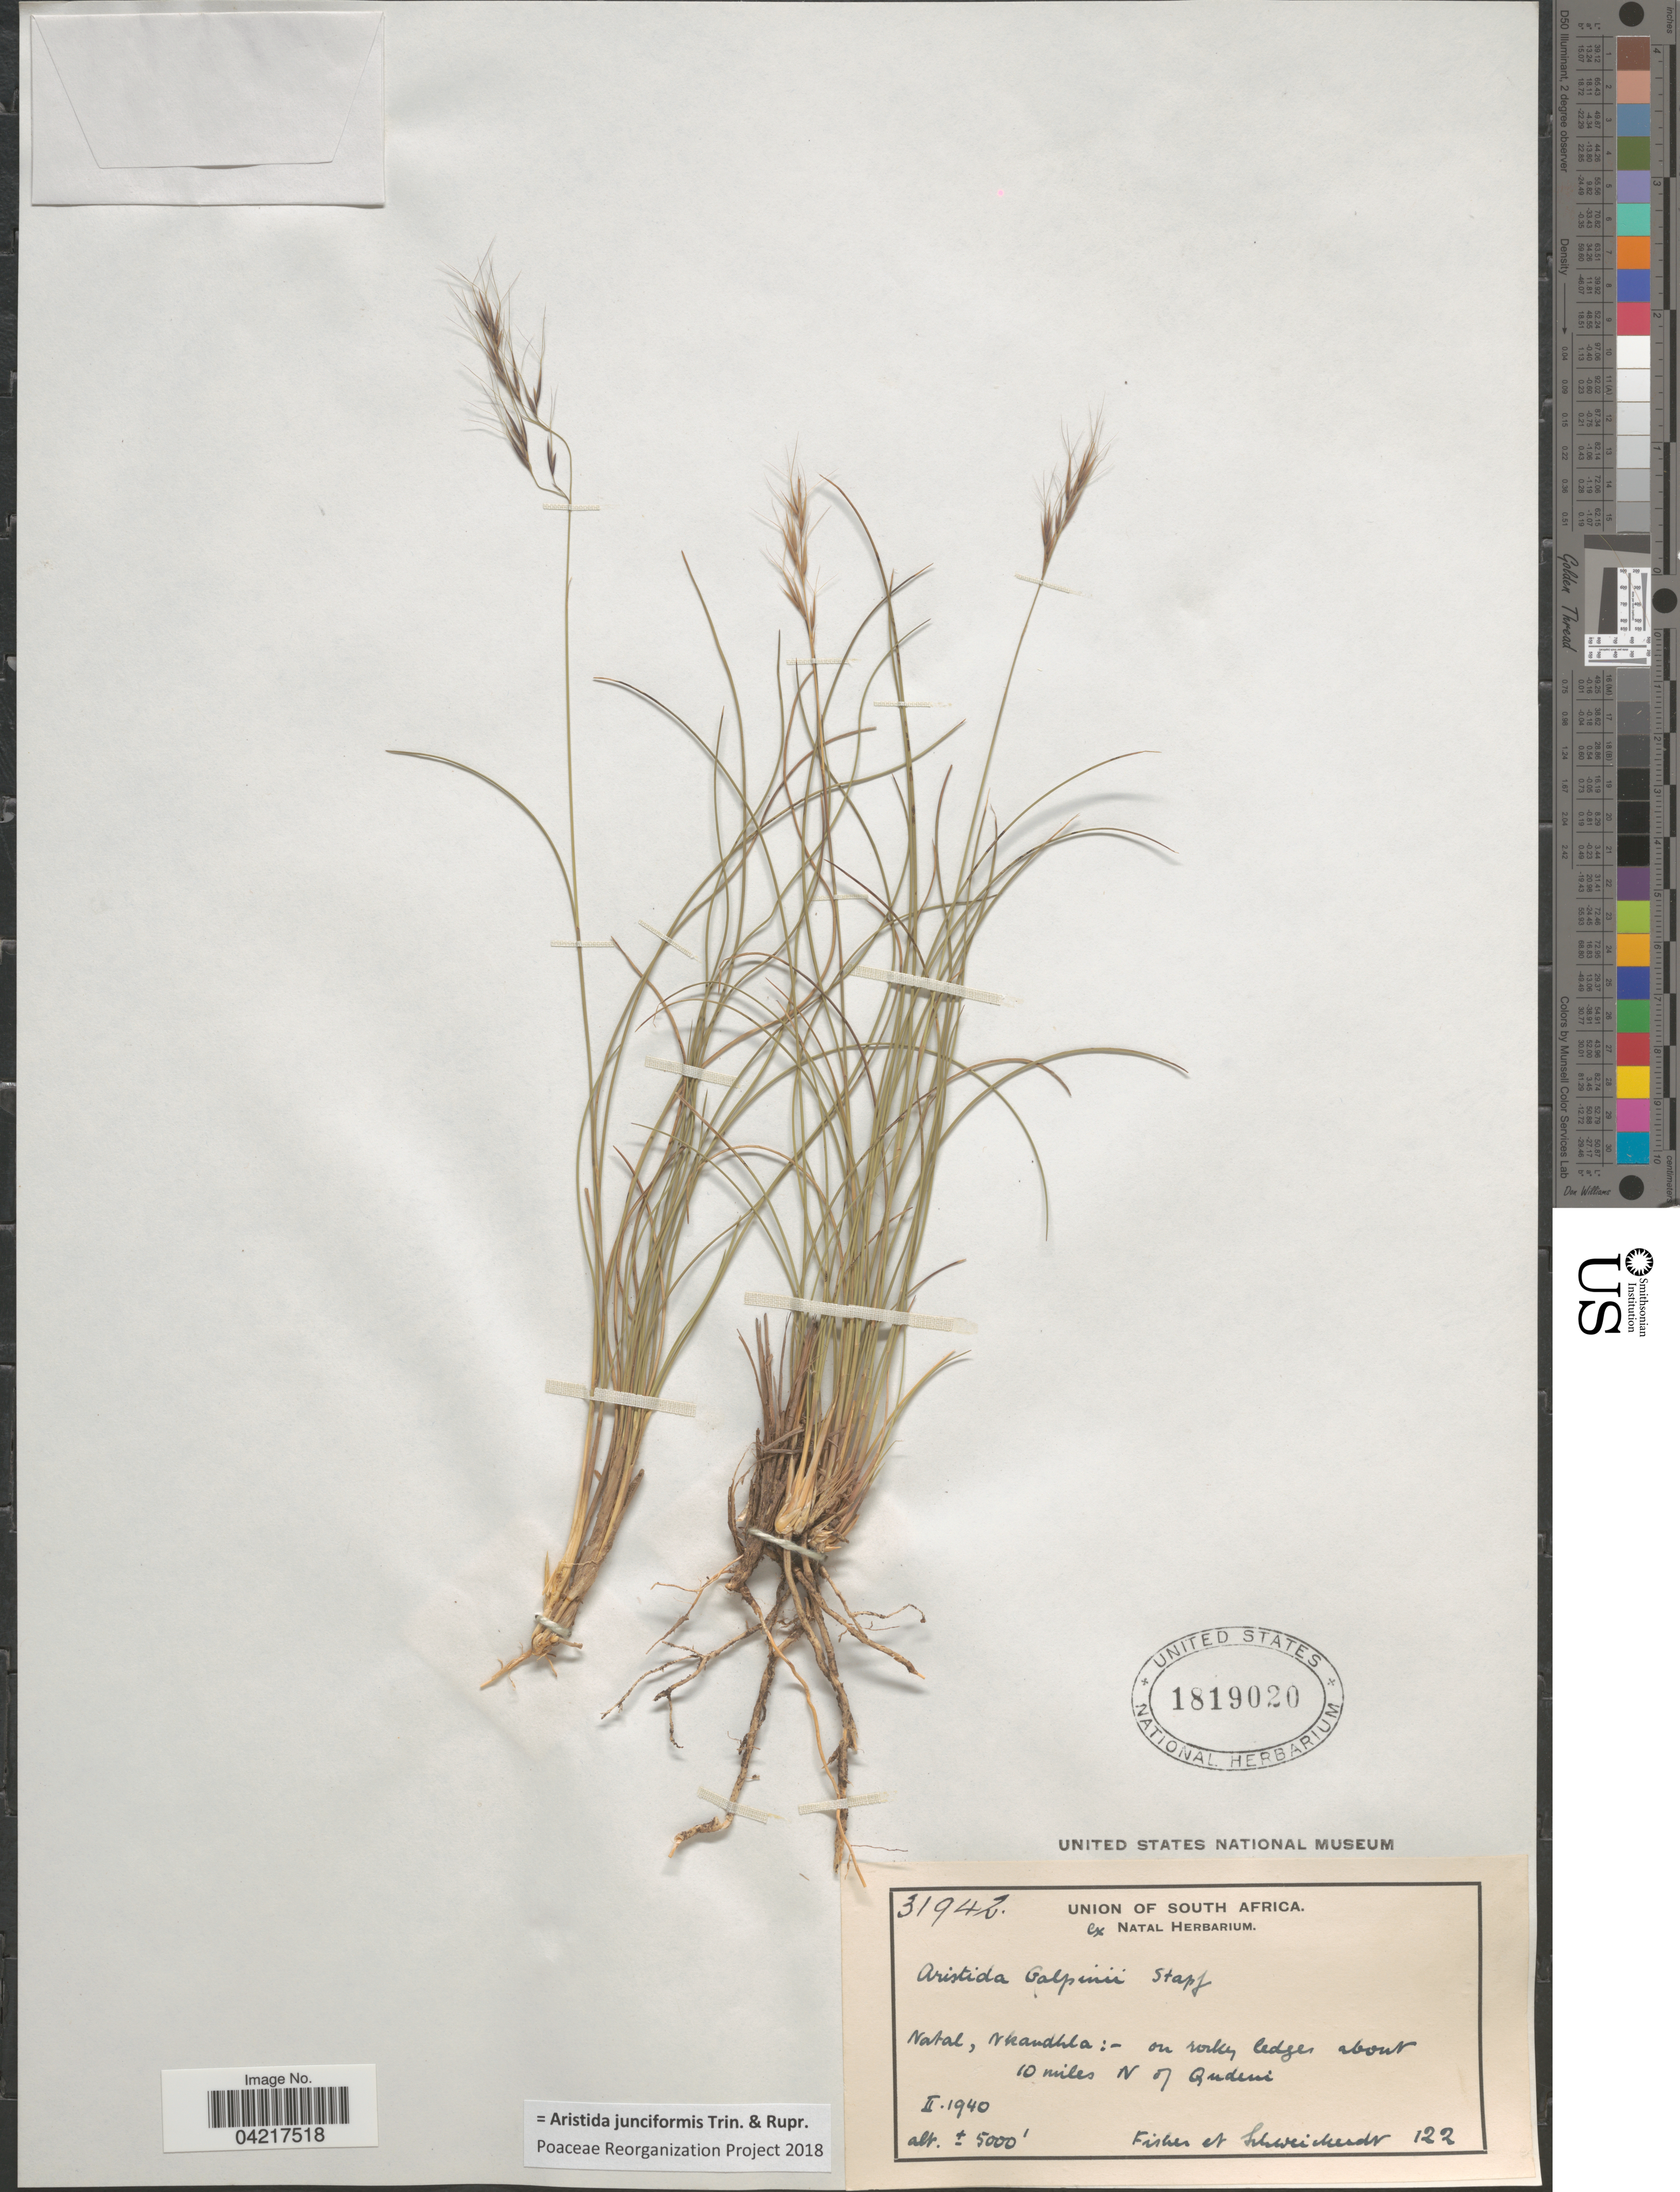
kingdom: Plantae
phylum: Tracheophyta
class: Liliopsida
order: Poales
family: Poaceae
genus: Aristida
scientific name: Aristida junciformis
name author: Trin. & Rupr.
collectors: -- Fischer & -. Schweickerdt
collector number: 122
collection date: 1940-02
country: South Africa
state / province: KwaZulu-Natal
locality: Union of South Africa. Natal, Nkandla: - on rocky ledges about 10 miles N of Qudeni.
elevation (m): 1524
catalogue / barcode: US 1819020